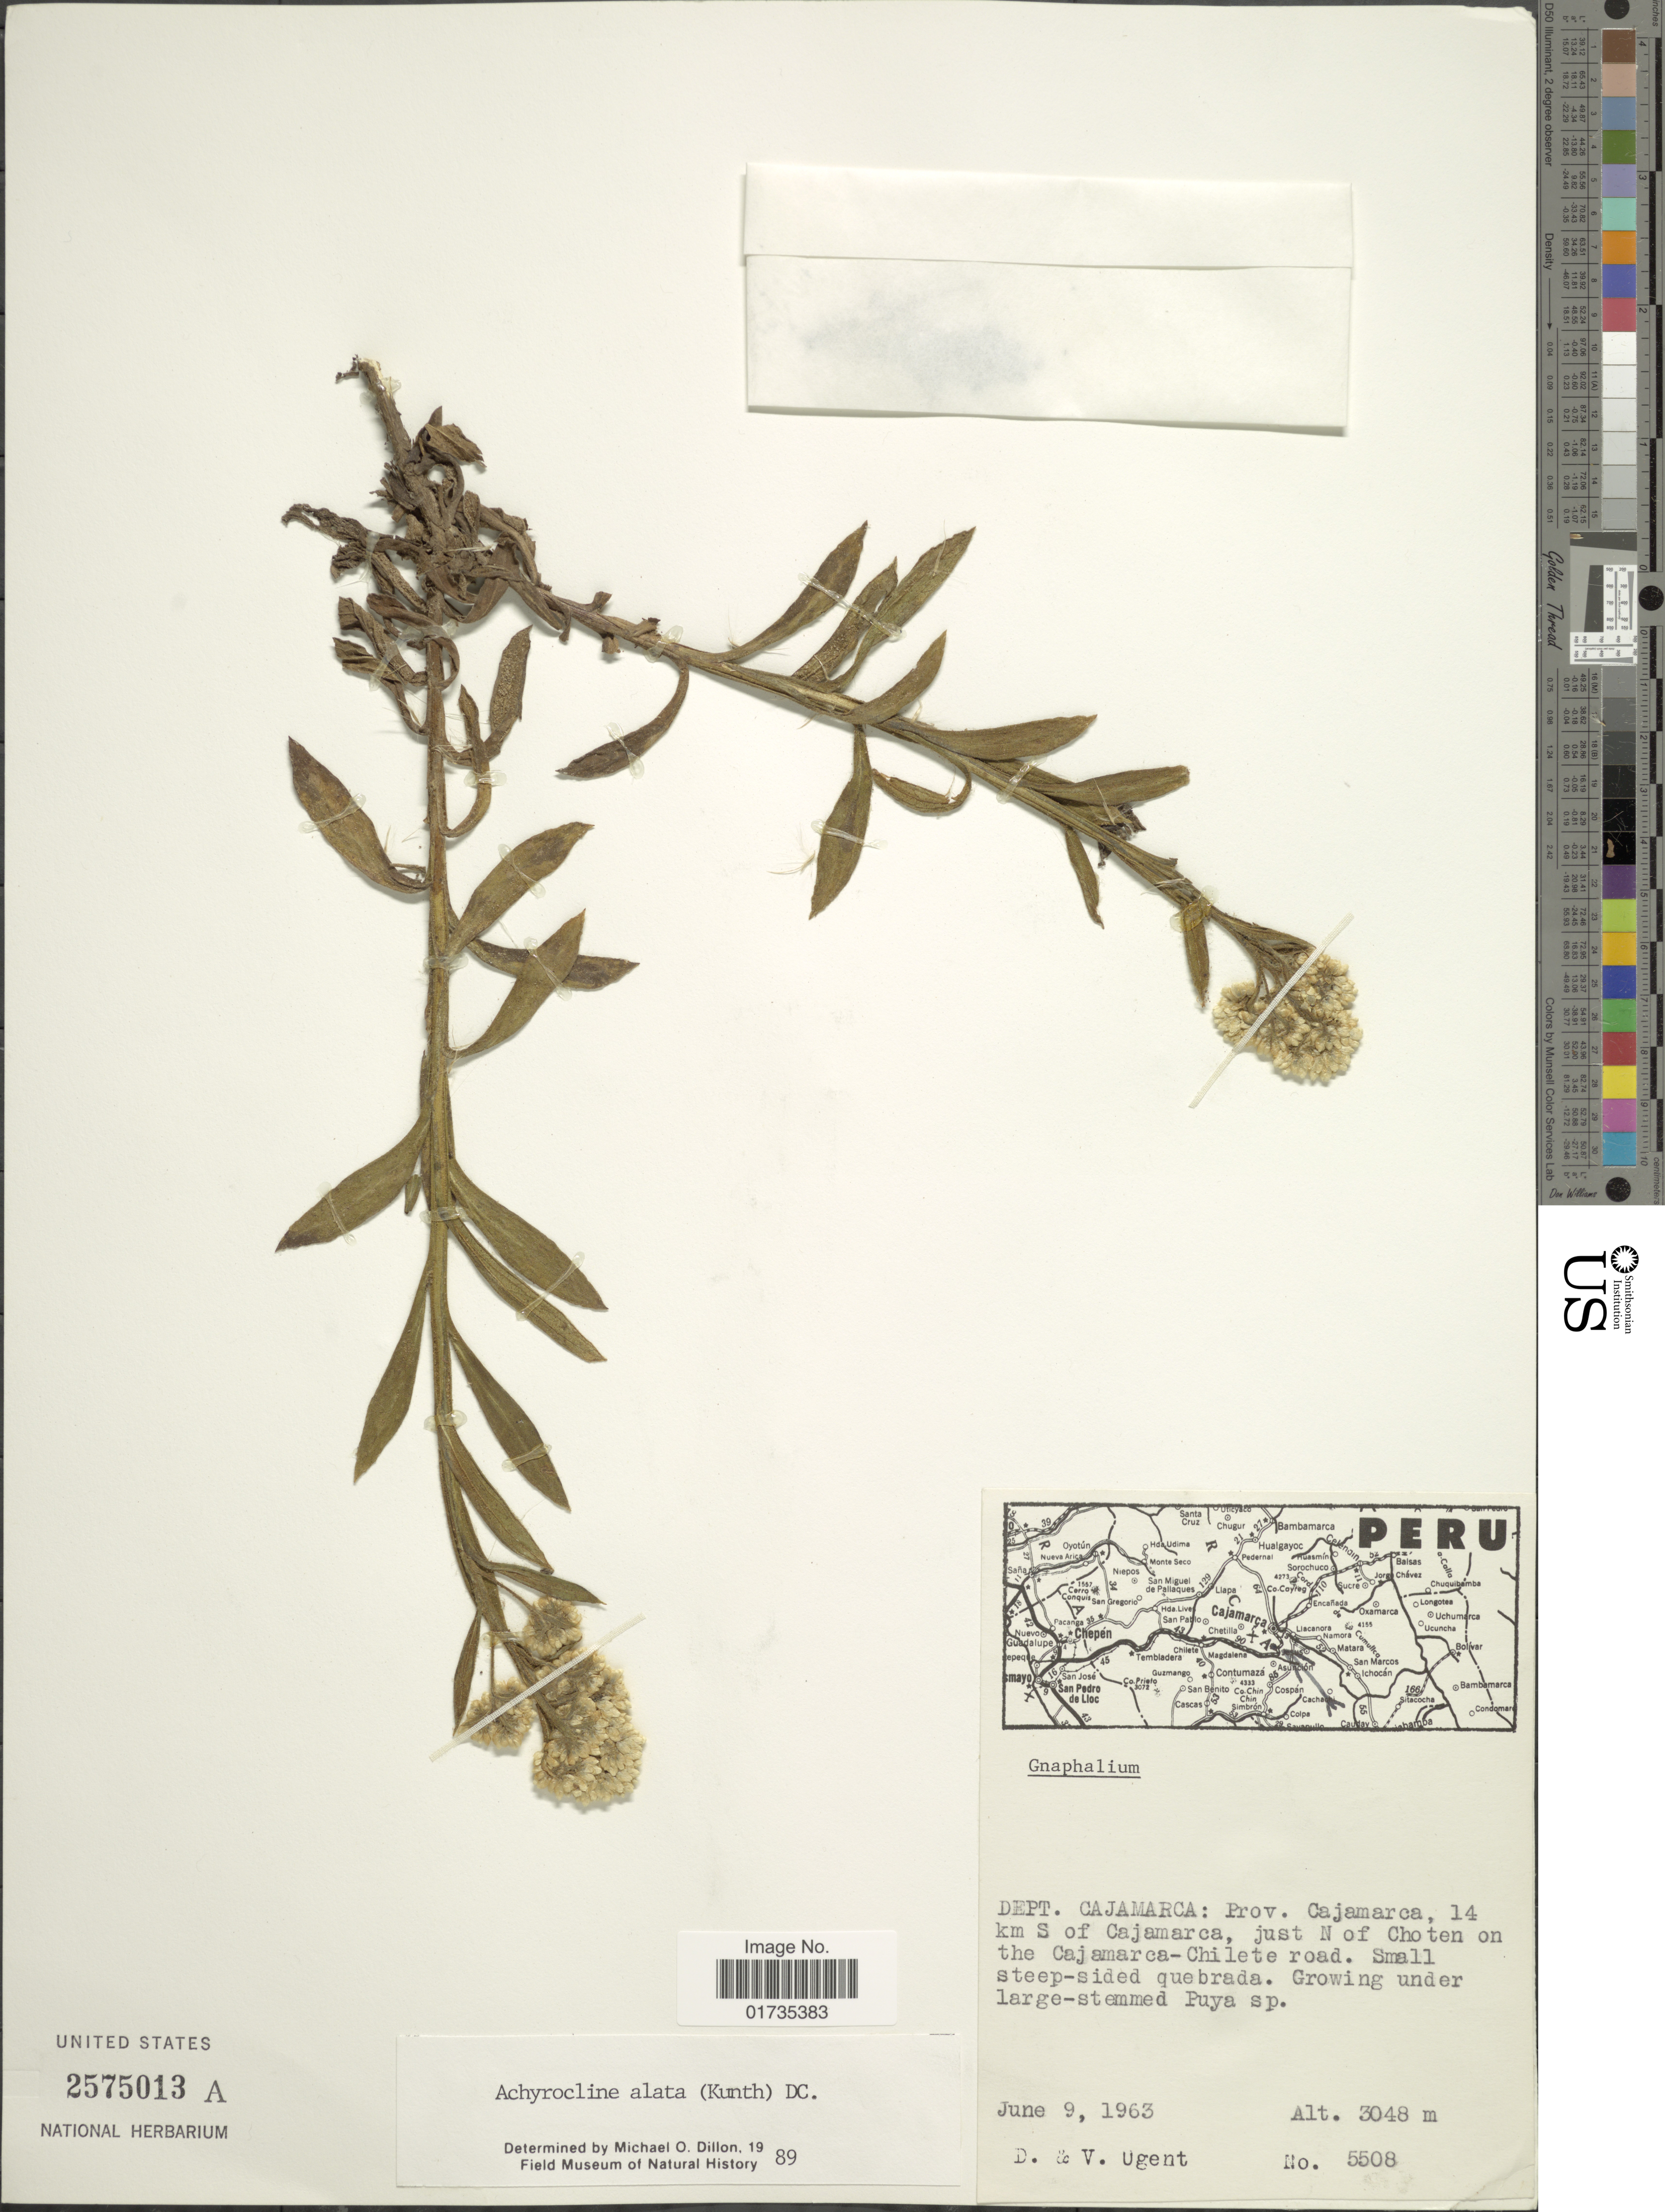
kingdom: Plantae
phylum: Tracheophyta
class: Magnoliopsida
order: Asterales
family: Asteraceae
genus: Achyrocline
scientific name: Achyrocline alata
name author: (Kunth) DC.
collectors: D. Ugent & V. Ugent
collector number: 5508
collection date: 1963-06-09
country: Peru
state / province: Cajamarca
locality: Dept. Cajamarca: Prov. Cajamarca, 14 km S of Cajamarca, just n of Choten on the Cajamarca-Chilete road.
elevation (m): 3048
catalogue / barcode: US 2575013A